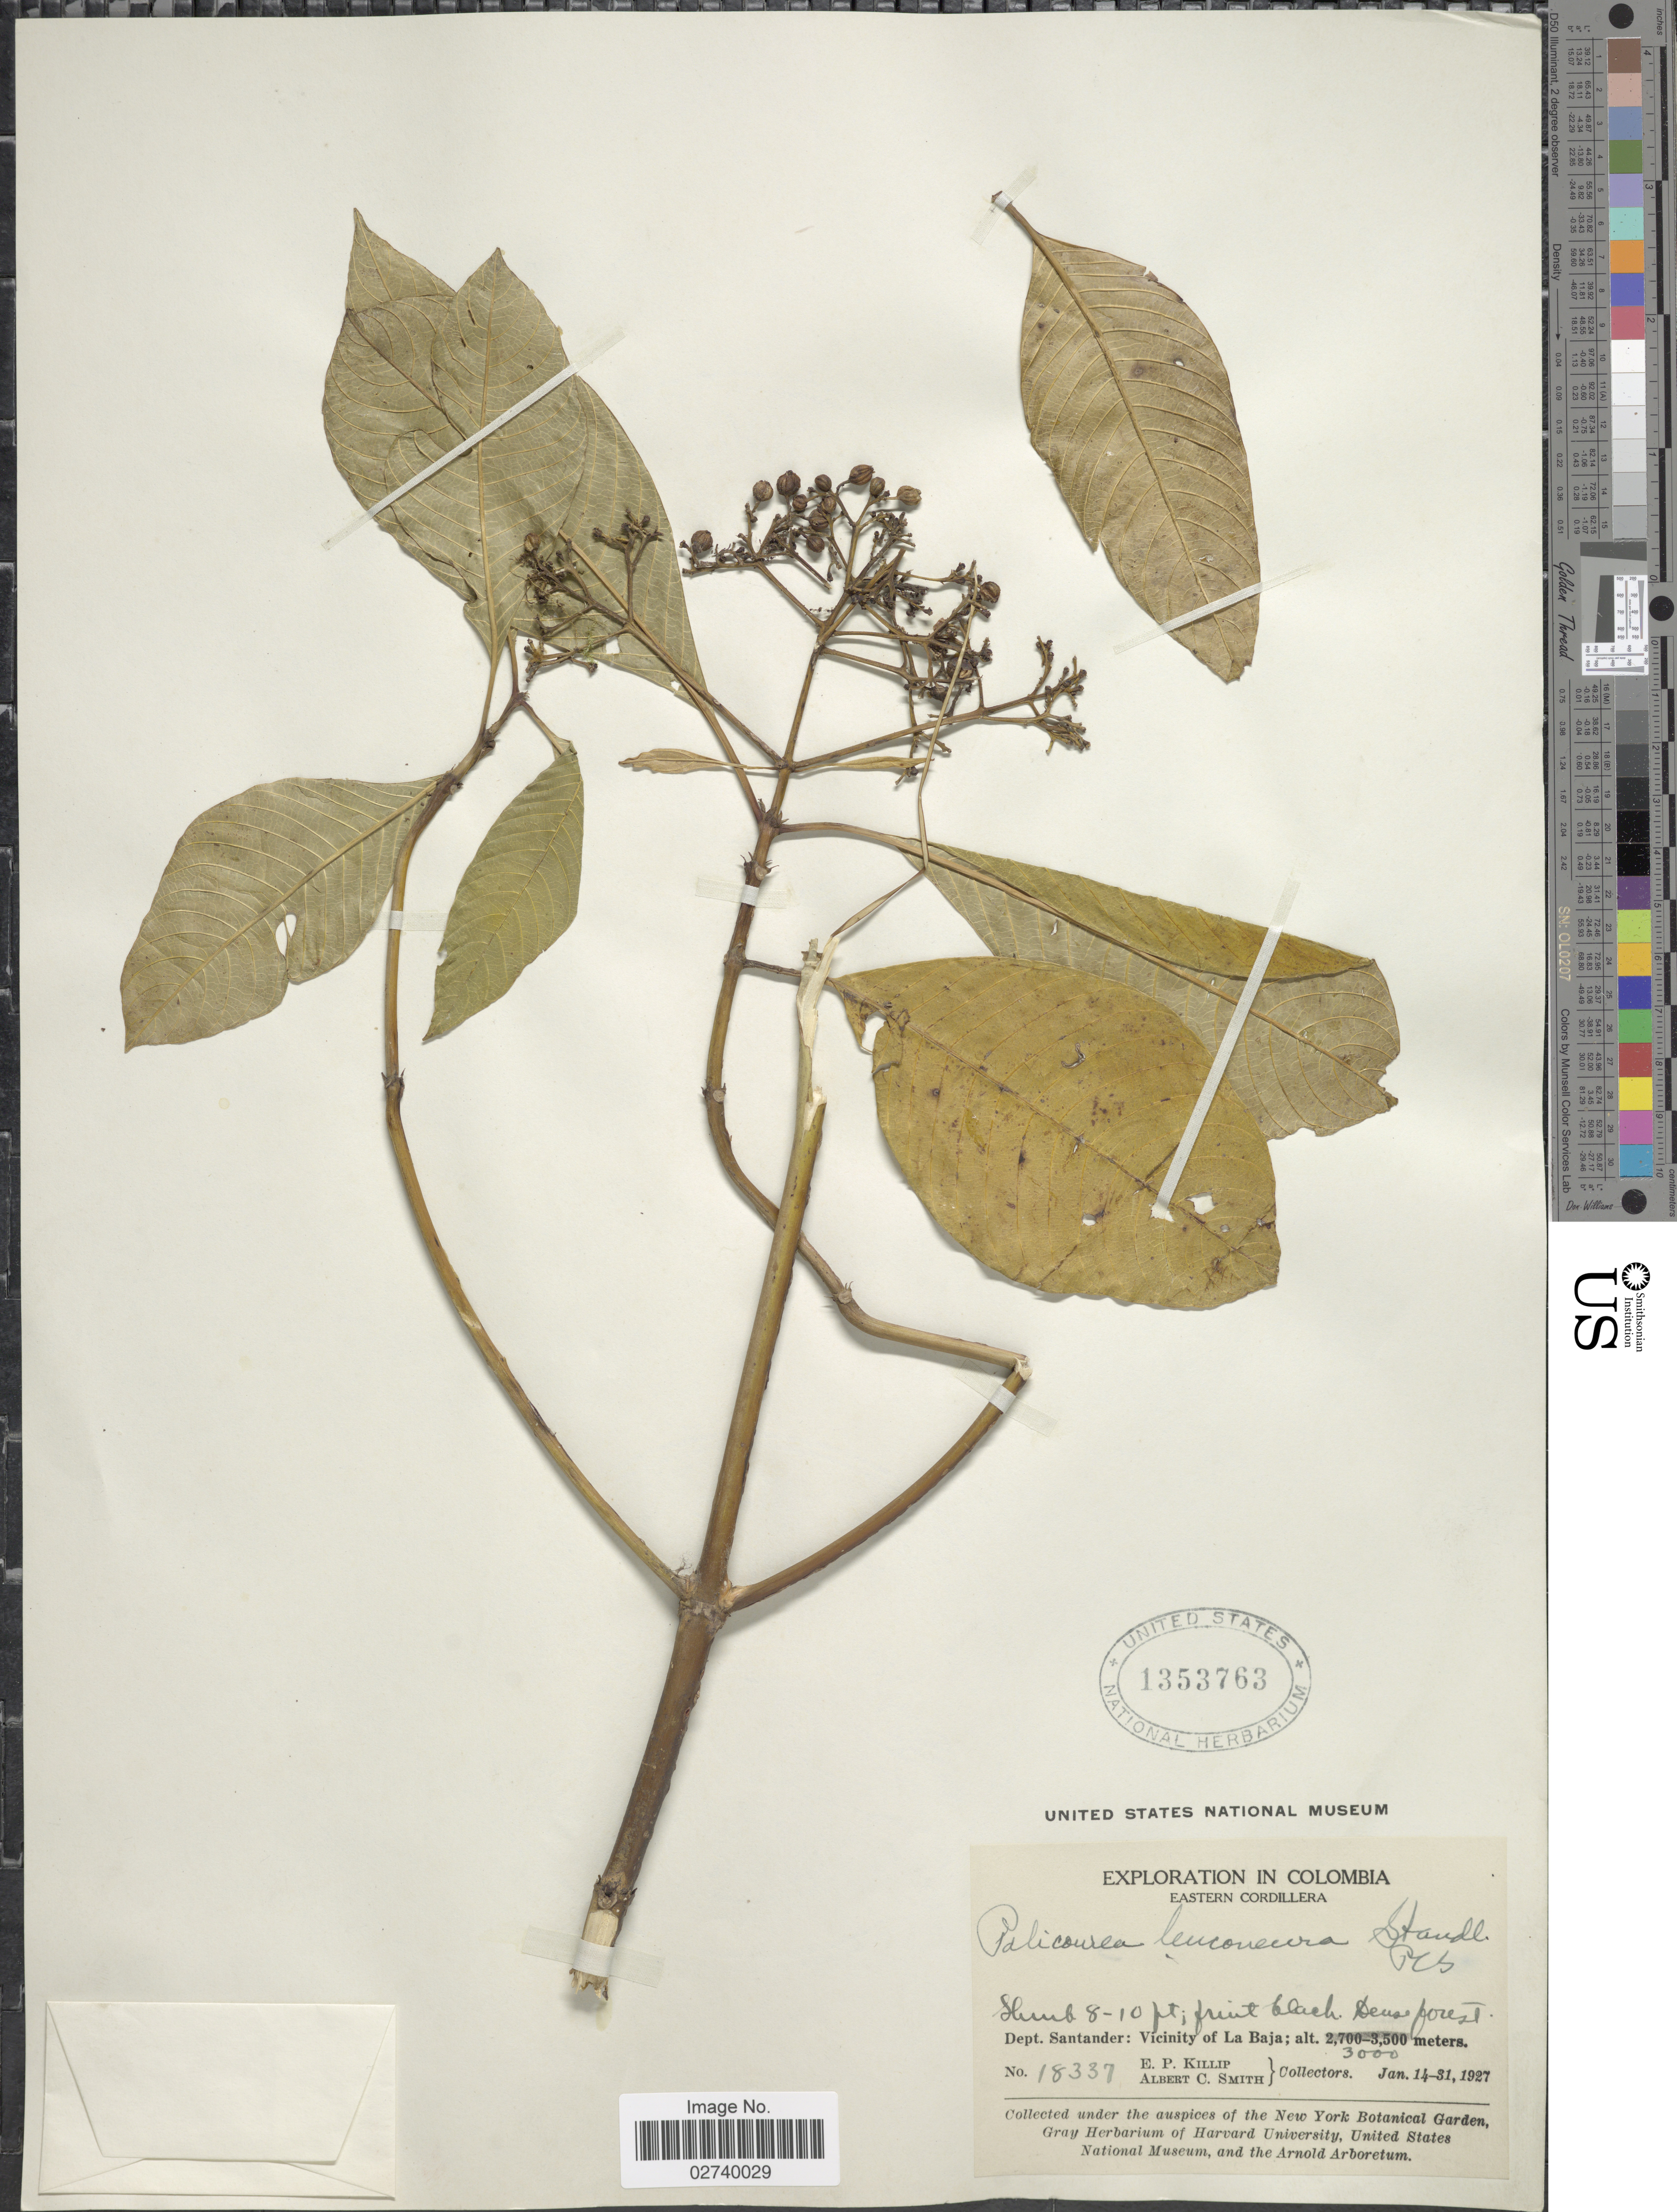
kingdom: Plantae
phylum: Tracheophyta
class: Magnoliopsida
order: Gentianales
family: Rubiaceae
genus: Palicourea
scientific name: Palicourea leuconeura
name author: Standl.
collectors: E. P. Killip & A. C. Smith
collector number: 18337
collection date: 1927-01-14/1927-01-31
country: Colombia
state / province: Santander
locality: Vicinity of La Baja. Eastern Cordillera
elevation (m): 3000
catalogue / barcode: US 1353763